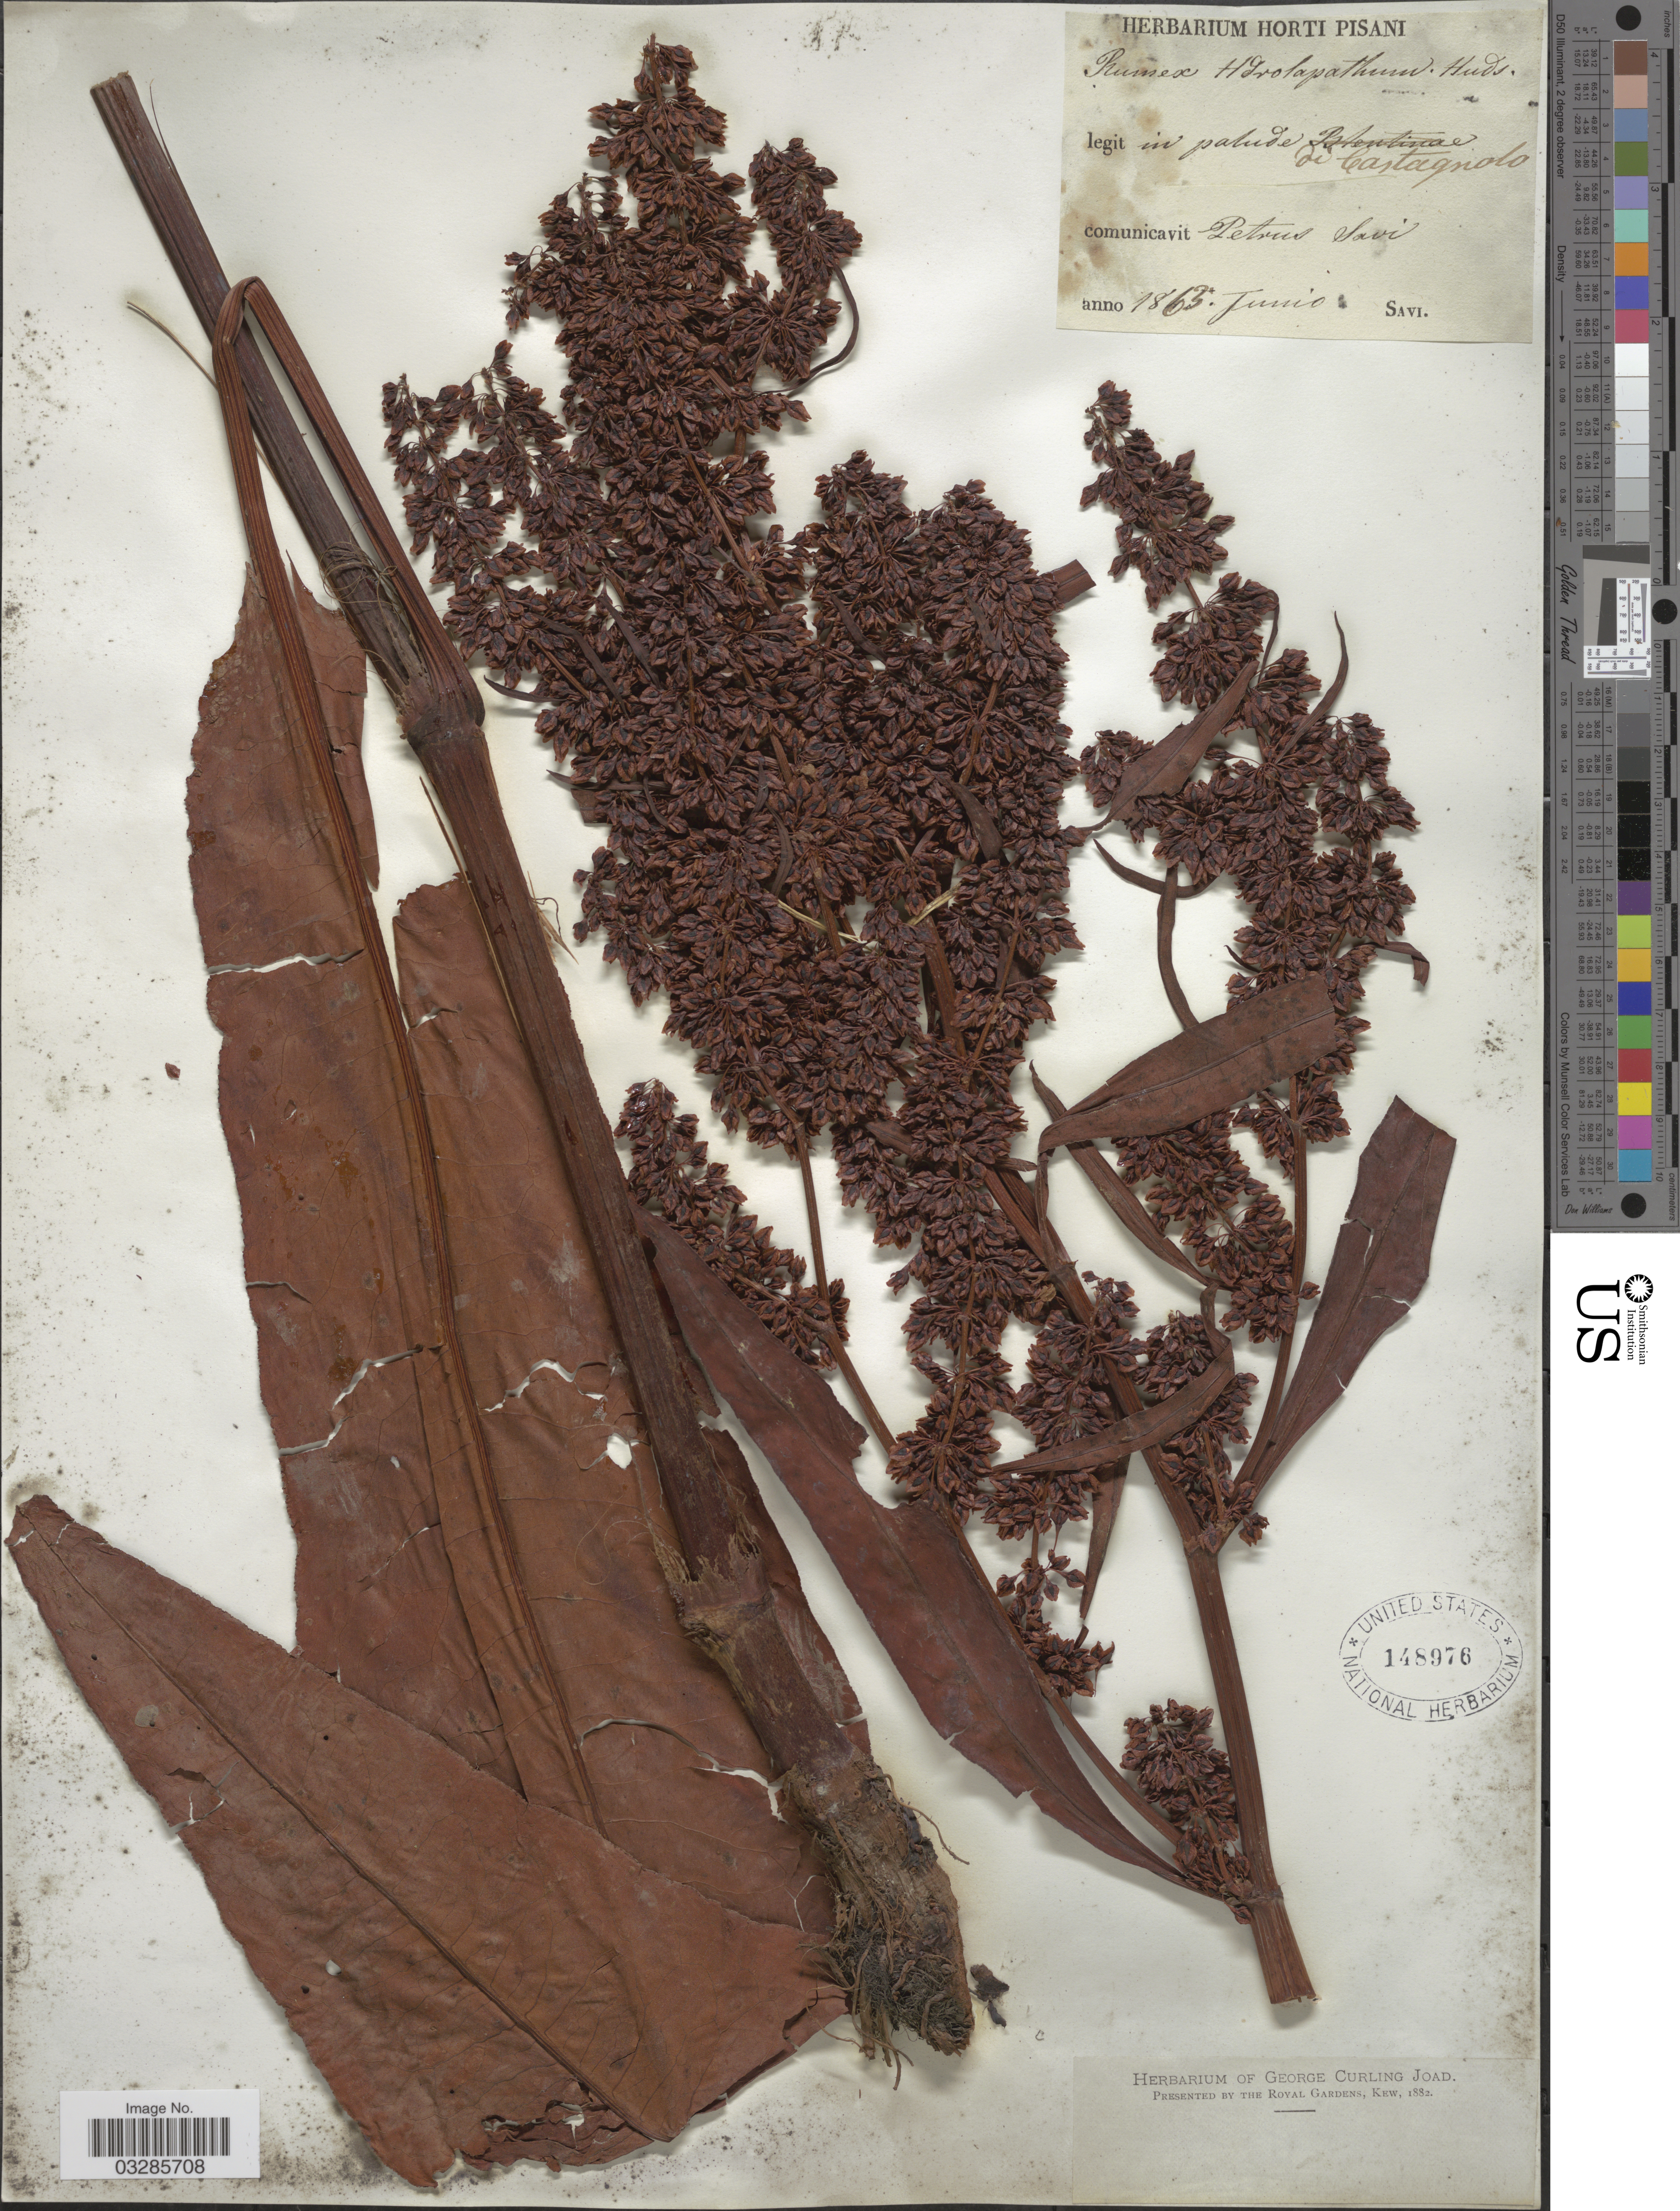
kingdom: Plantae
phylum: Tracheophyta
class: Magnoliopsida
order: Caryophyllales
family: Polygonaceae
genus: Rumex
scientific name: Rumex hydrolapathum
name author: Huds.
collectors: G. Savi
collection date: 1863-06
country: Italy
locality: In palude de Castagnolo.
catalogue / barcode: US 148976